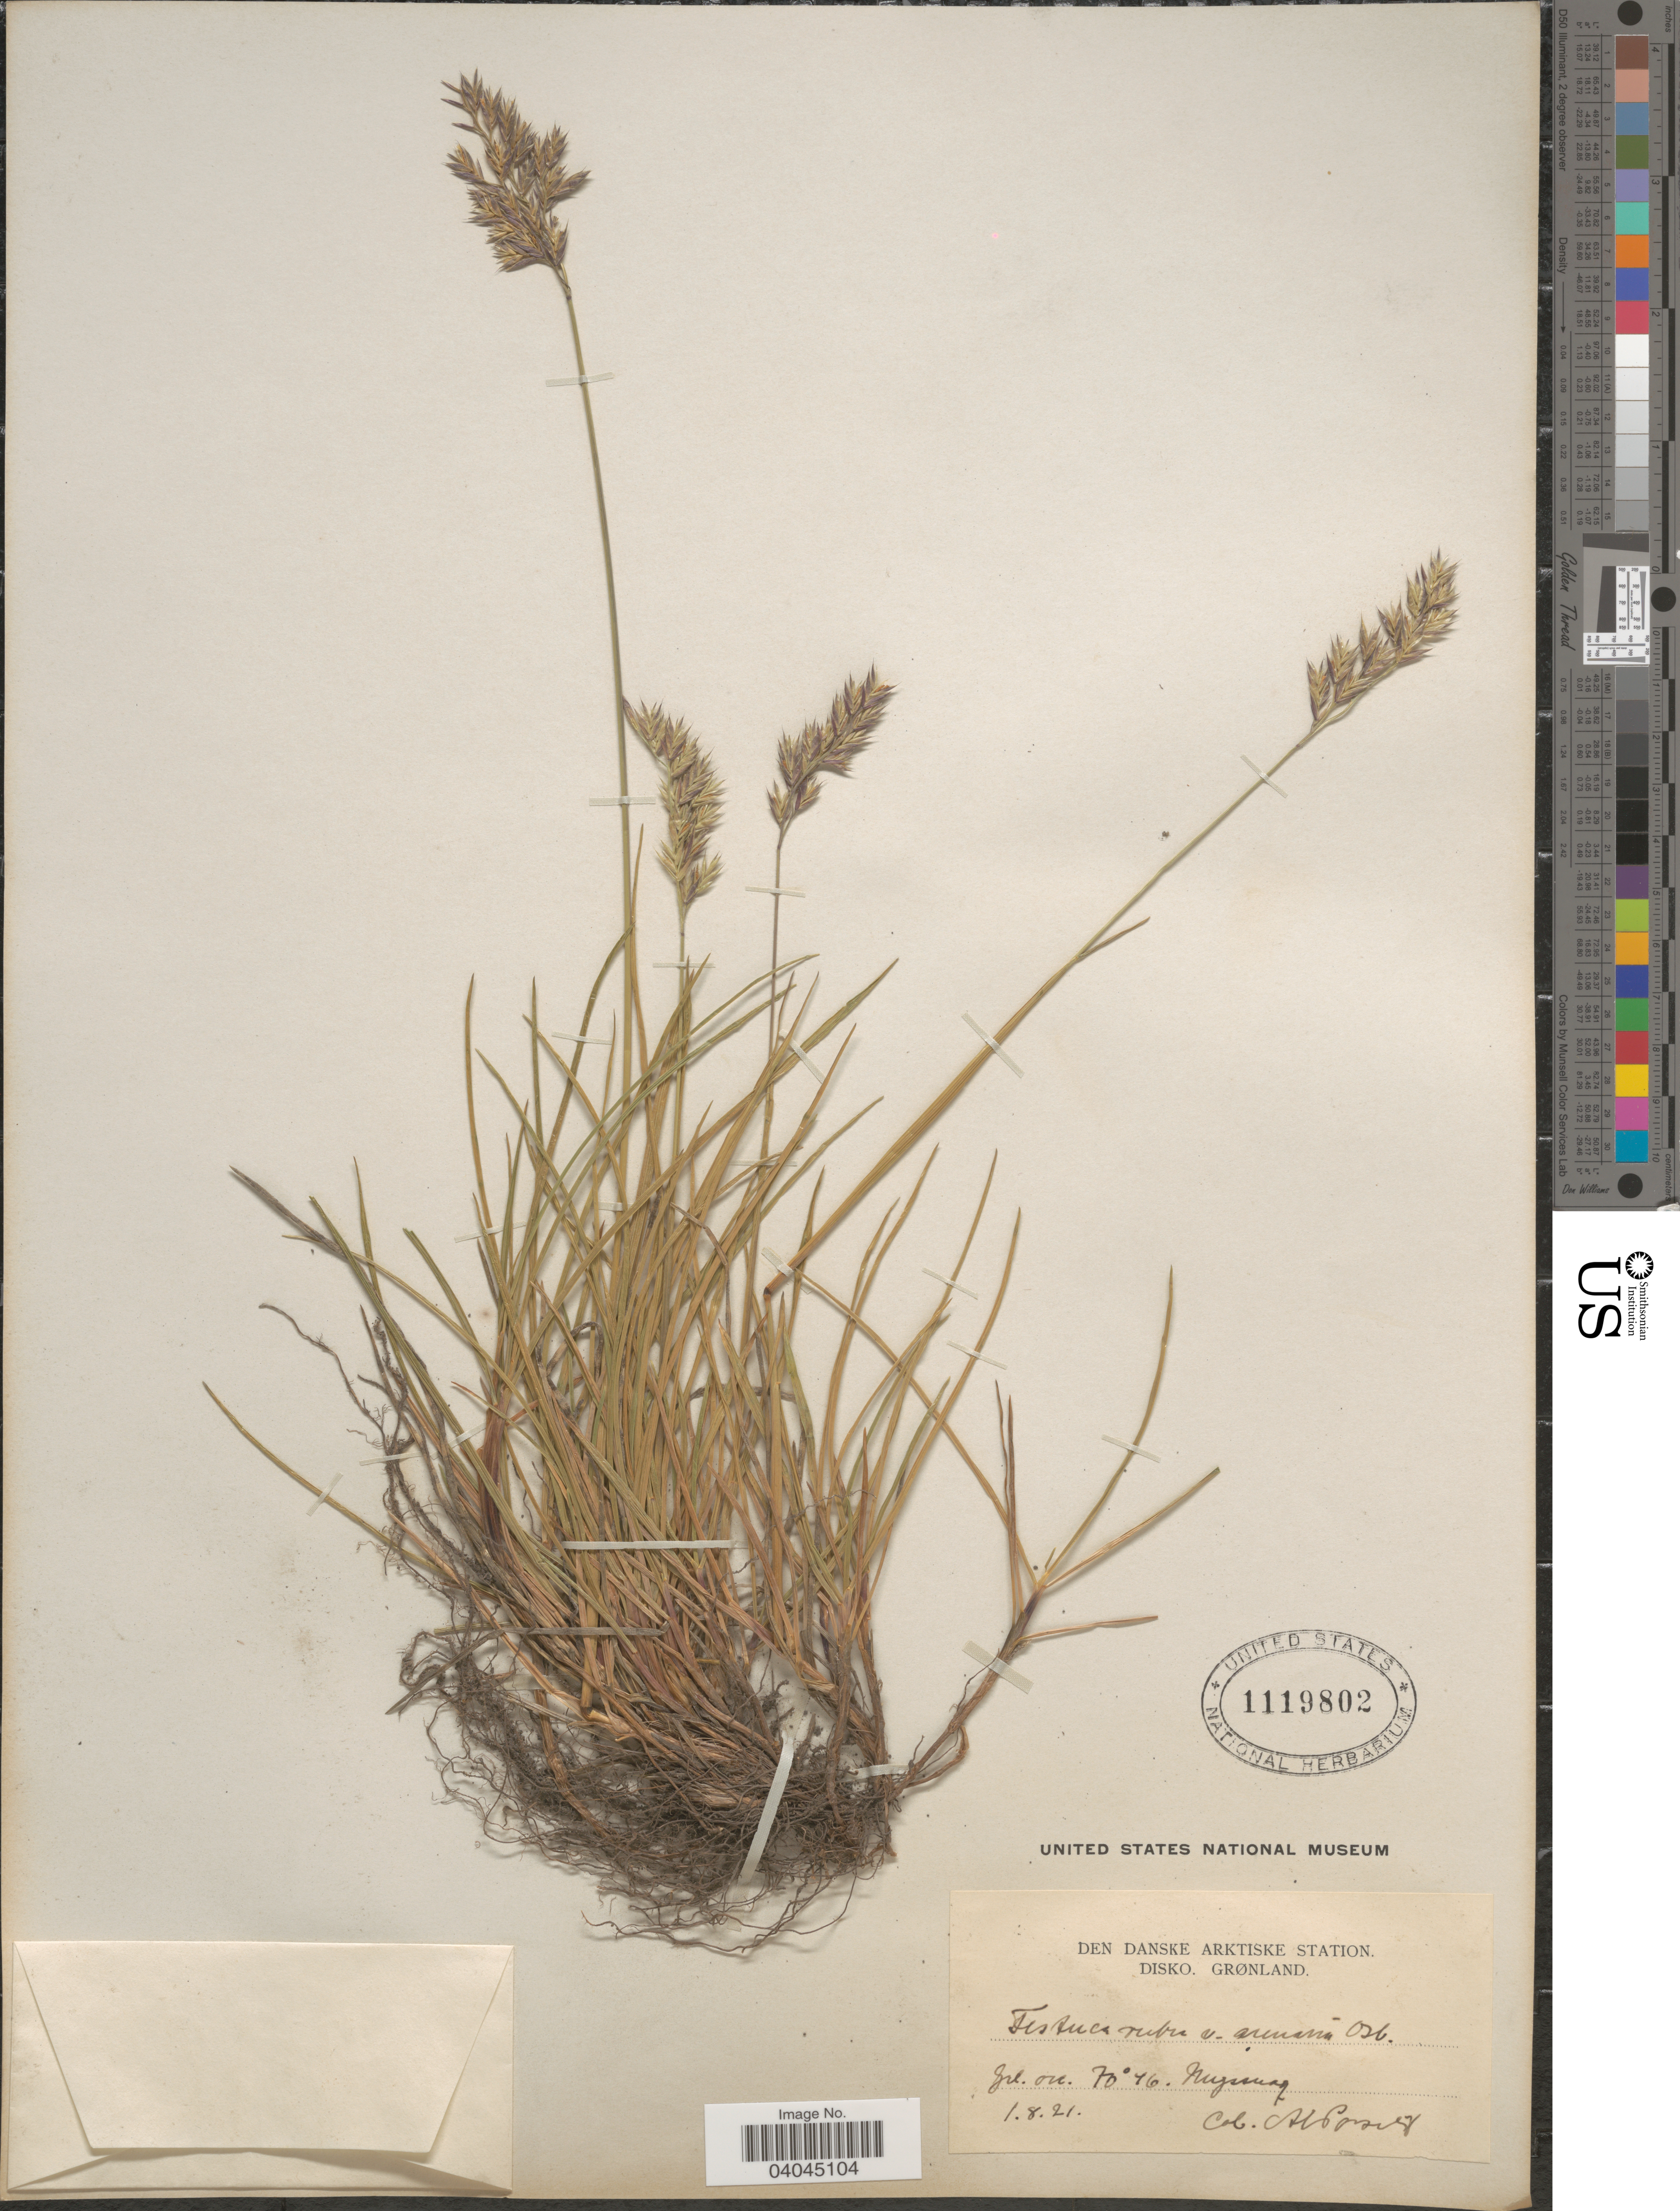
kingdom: Plantae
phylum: Tracheophyta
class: Liliopsida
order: Poales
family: Poaceae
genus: Festuca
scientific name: Festuca rubra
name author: L.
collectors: A. E. Porsild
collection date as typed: Transcribed d/m/y: 1/8/21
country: Greenland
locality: Den Danske Arktiske Station. Disko. Grønland. Grl. occ. Nugssuaq.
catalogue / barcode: US 1119802